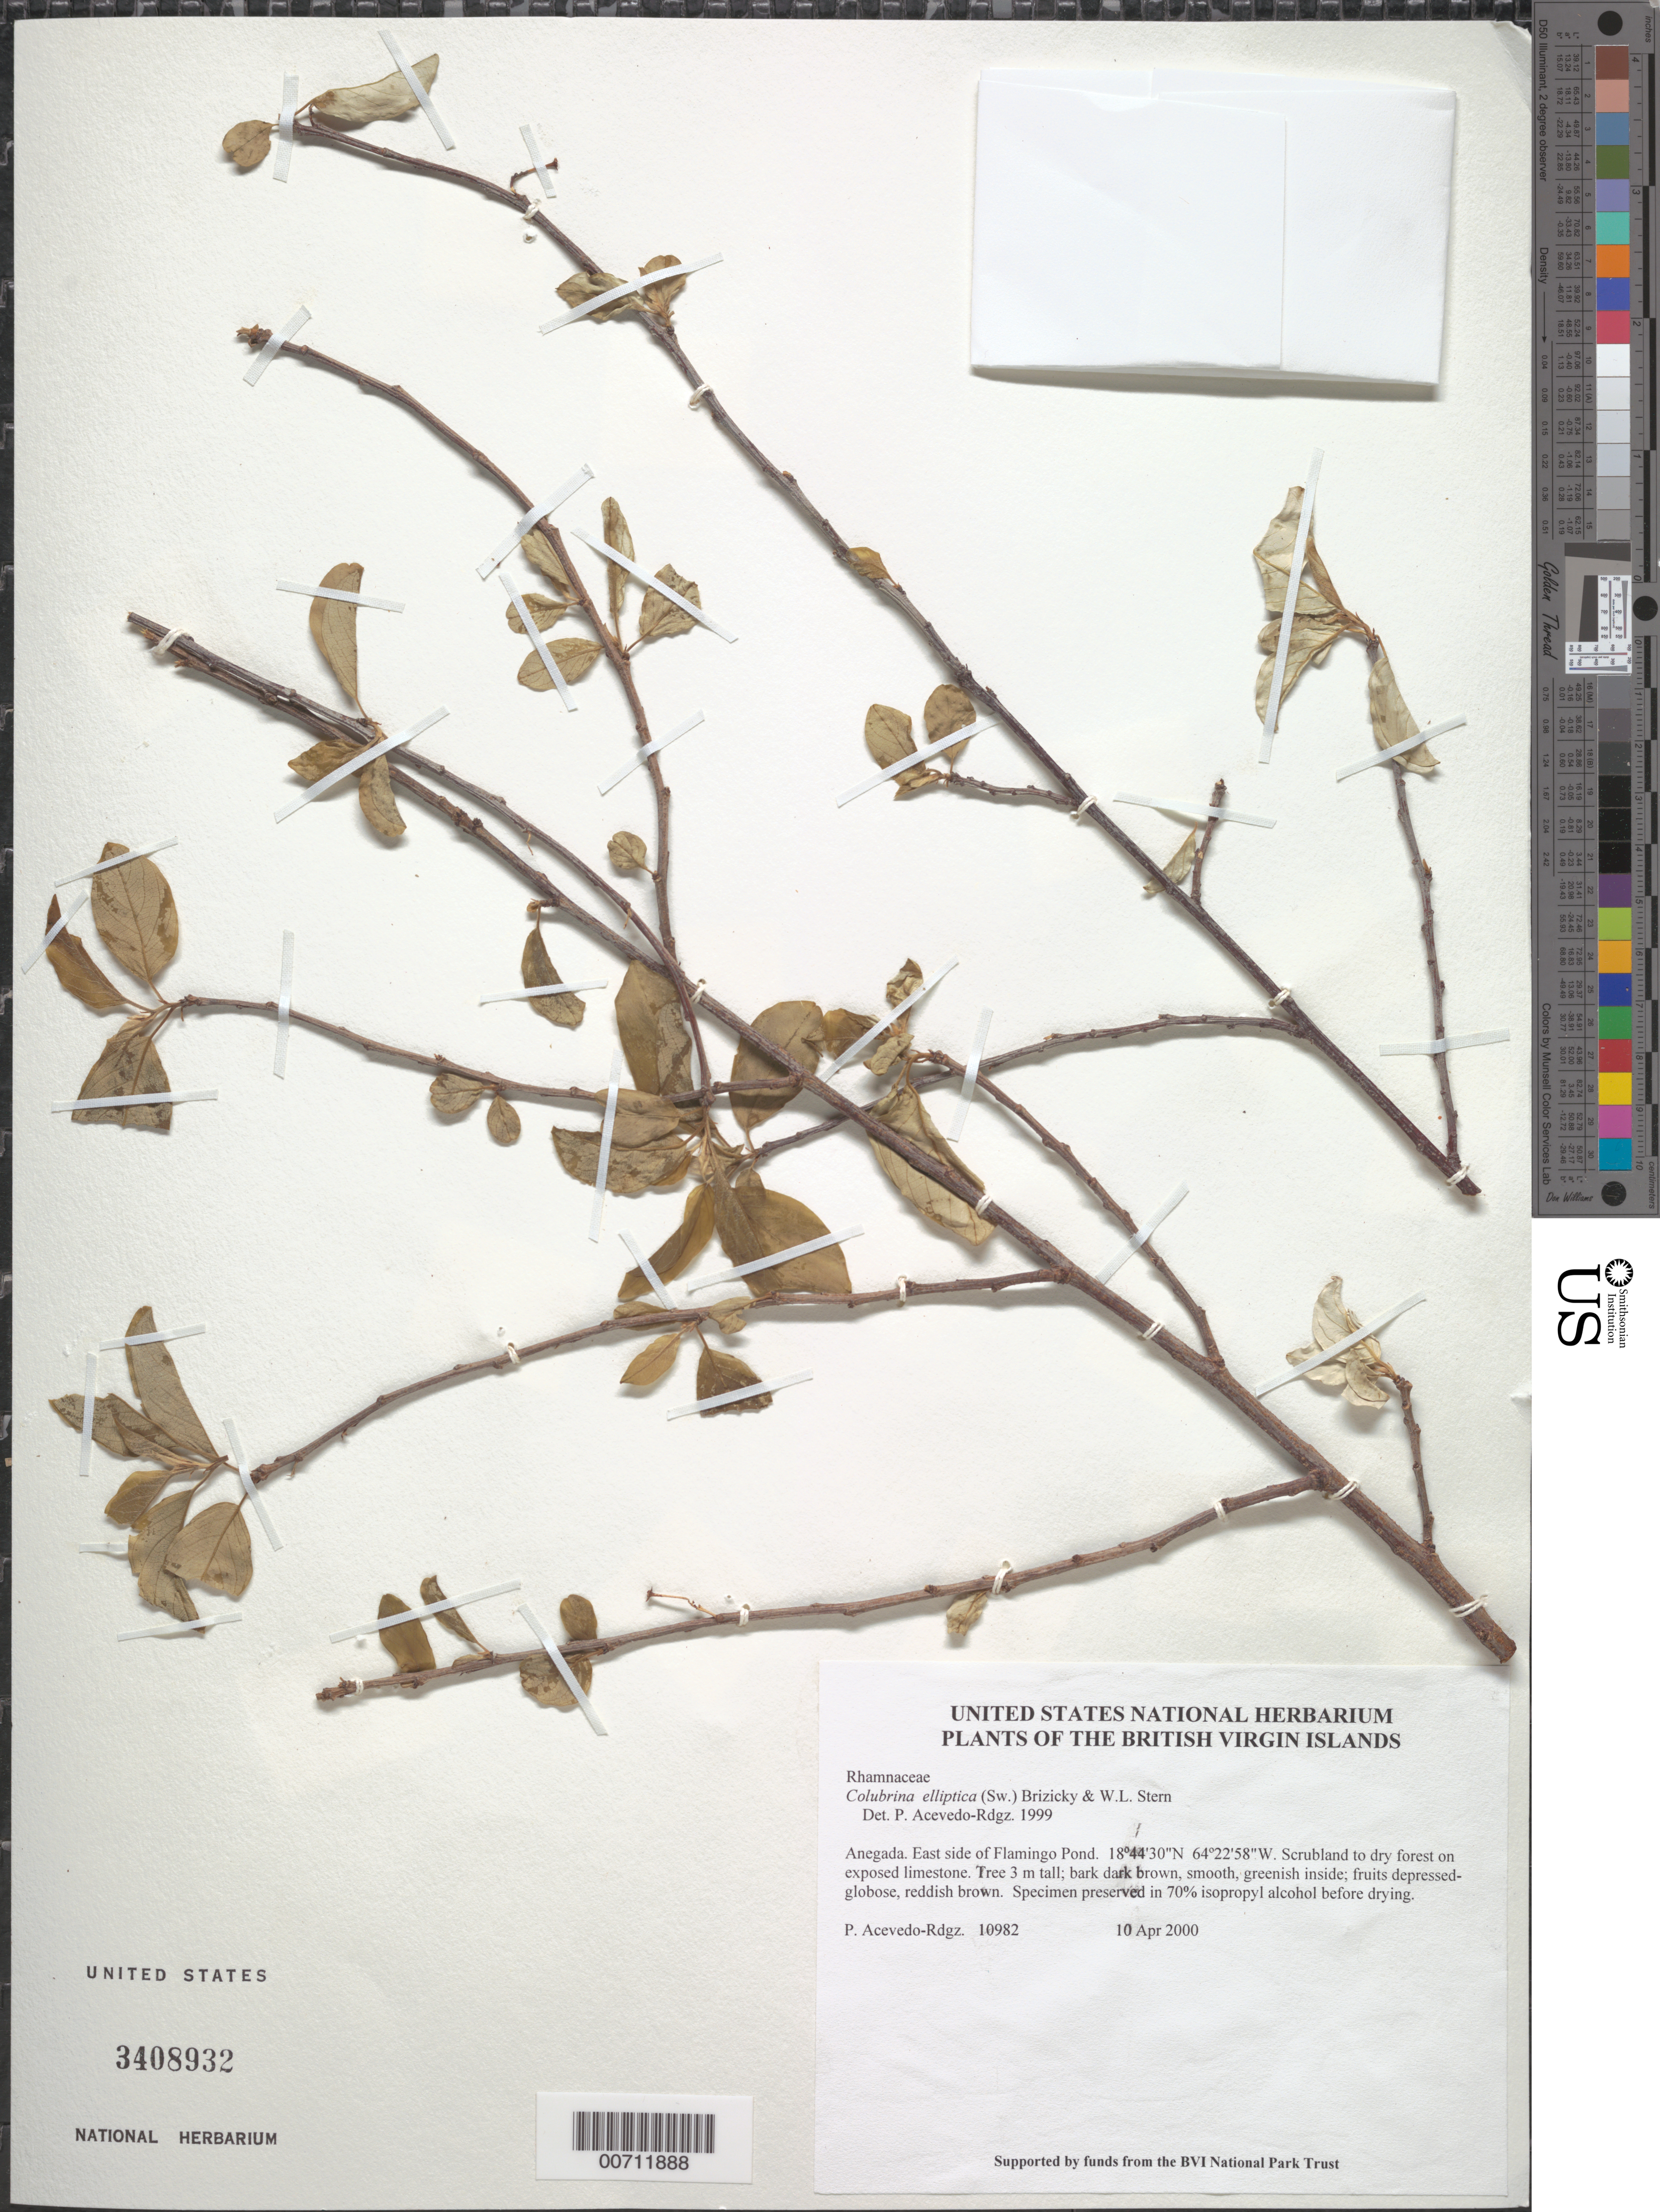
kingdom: Plantae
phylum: Tracheophyta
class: Magnoliopsida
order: Rosales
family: Rhamnaceae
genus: Colubrina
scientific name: Colubrina elliptica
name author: (Sw.) Brizicky & W.L. Stern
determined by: Acevedo-Rodríguez, P., (BOT), Smithsonian Institution - National Museum of Natural History (UNITED STATES)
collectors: P. Acevedo-Rodr.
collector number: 10982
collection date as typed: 10 Apr 2000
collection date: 2000-04-10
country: British Virgin Islands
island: Anegada I.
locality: East side of Flamingo Pond.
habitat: Scrubland to dry forest on exposed limestone.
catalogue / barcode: US 3408932